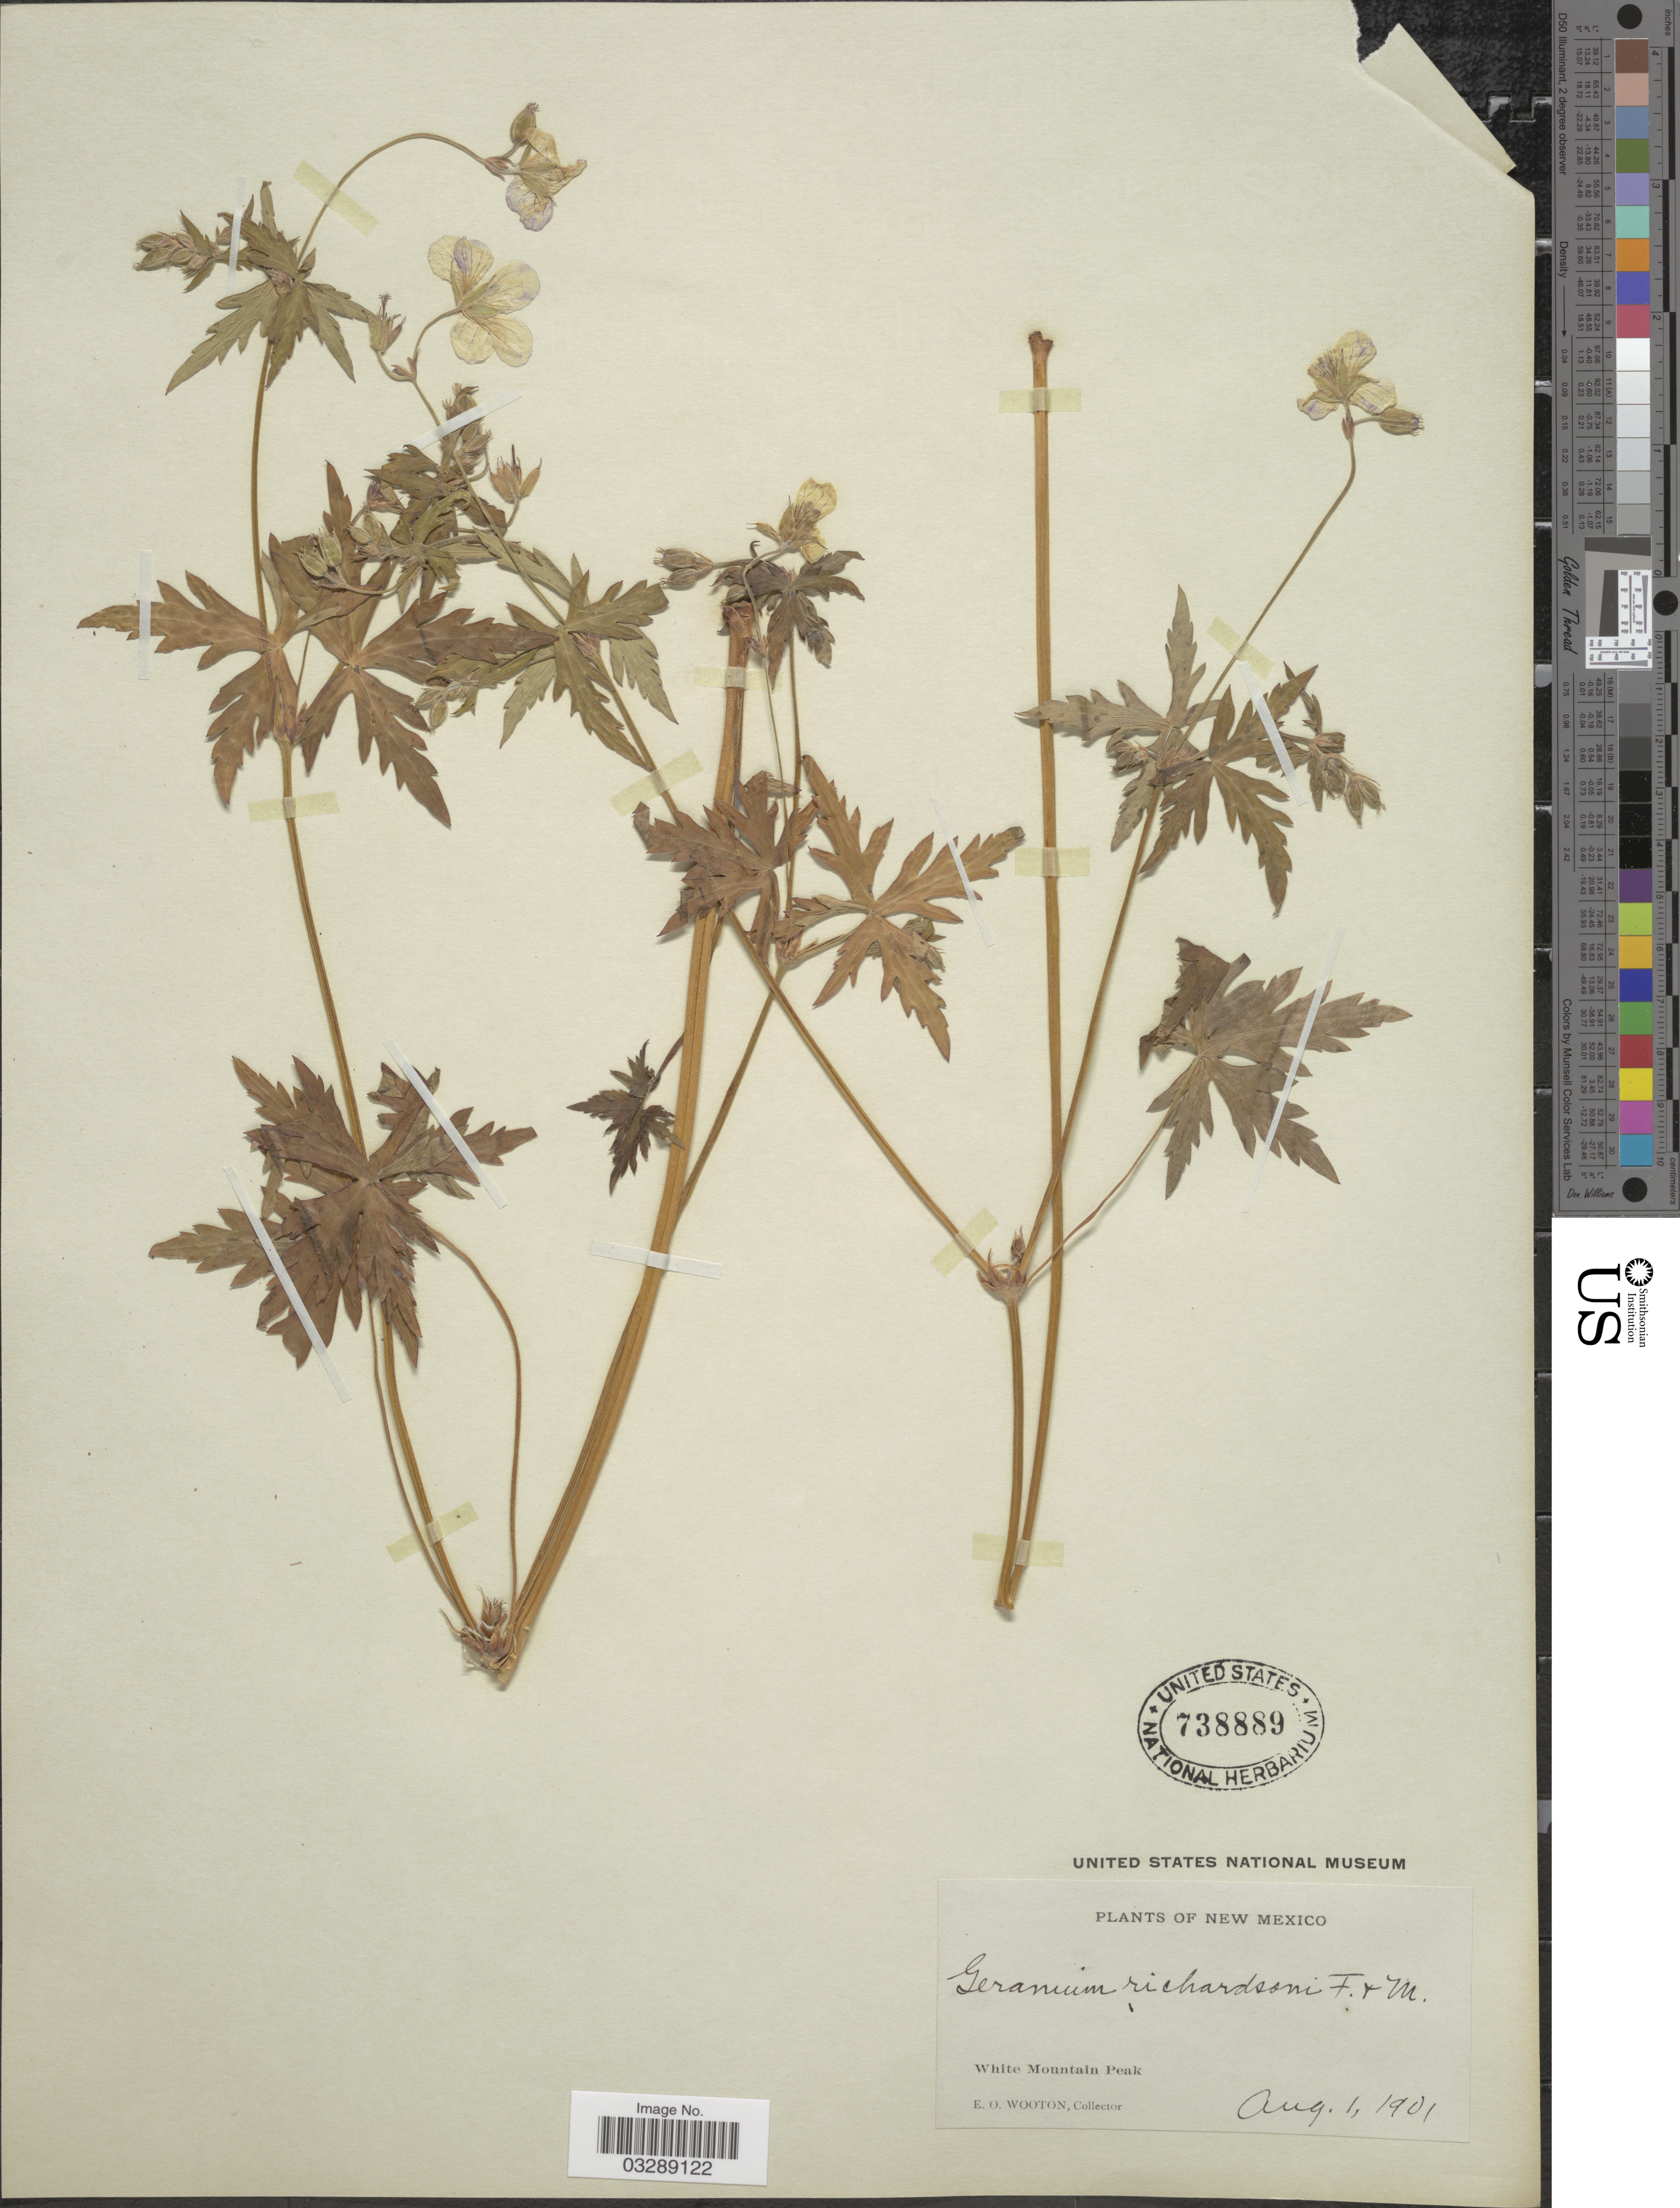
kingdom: Plantae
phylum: Tracheophyta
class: Magnoliopsida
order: Geraniales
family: Geraniaceae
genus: Geranium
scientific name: Geranium richardsonii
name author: Fisch. & Trautv.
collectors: E. O. Wooton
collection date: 1901-08-01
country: United States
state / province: New Mexico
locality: White Mountain Peak.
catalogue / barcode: US 738889